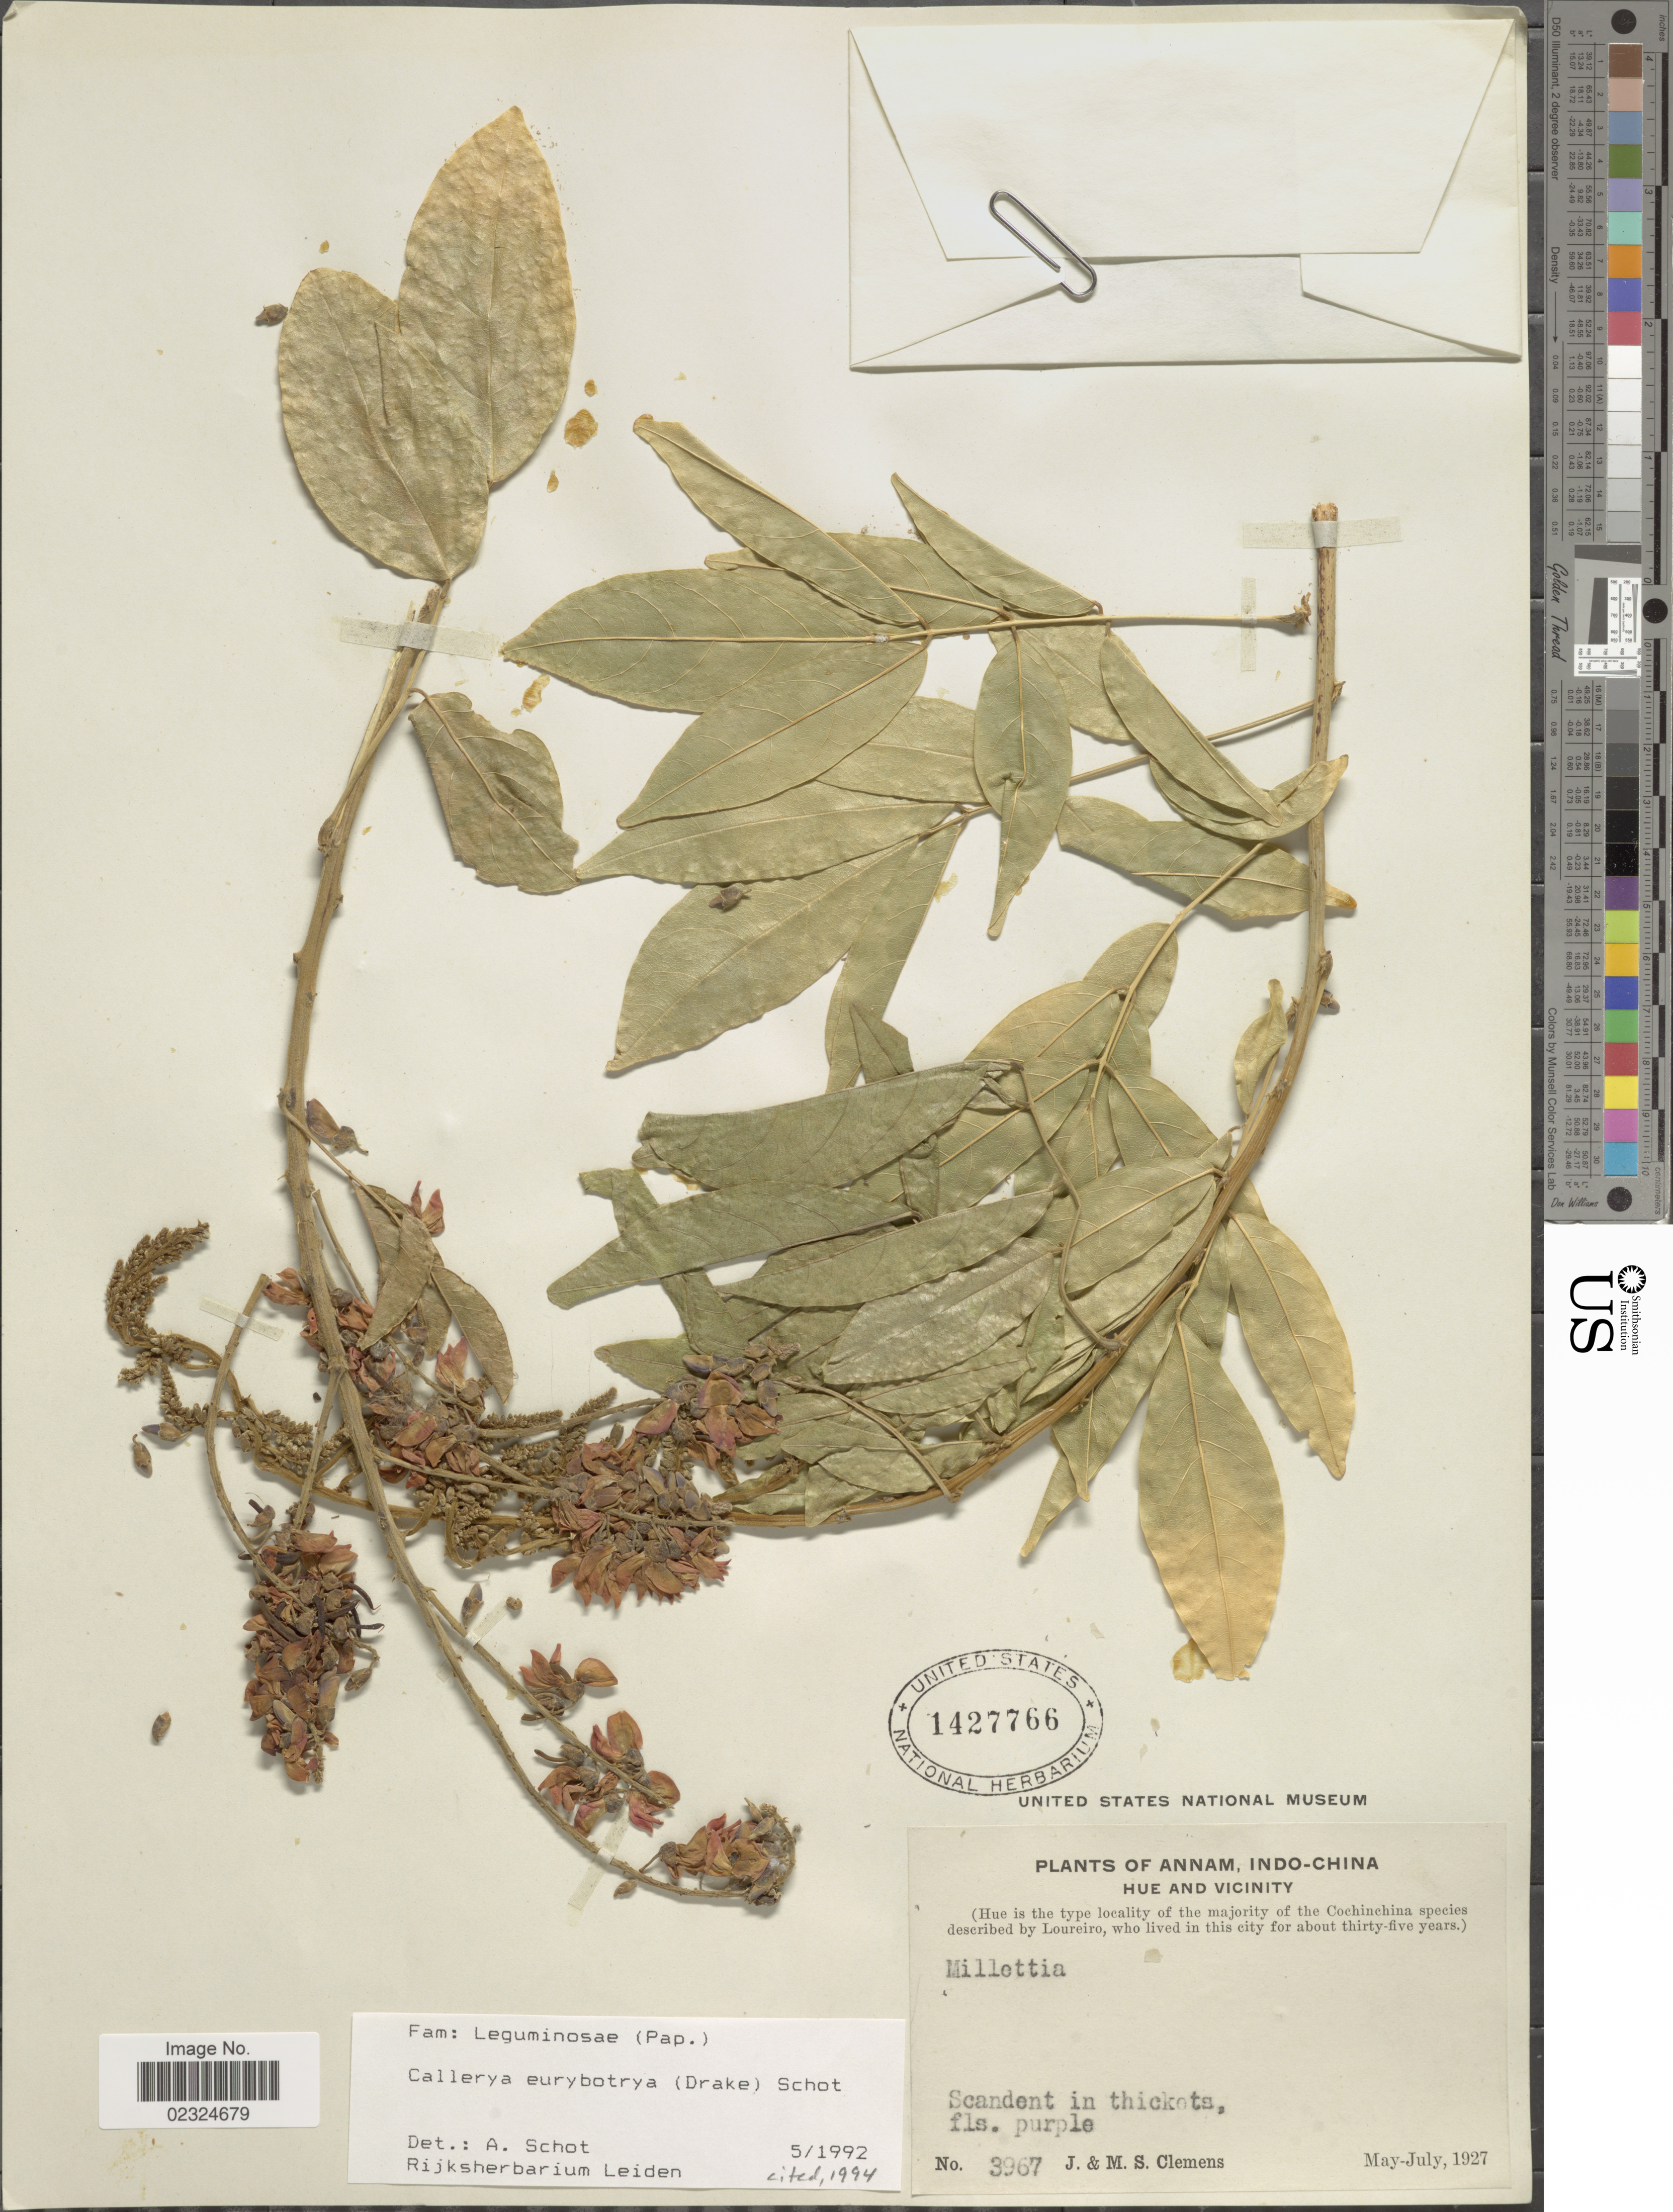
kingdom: Plantae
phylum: Tracheophyta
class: Magnoliopsida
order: Fabales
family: Fabaceae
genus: Wisteriopsis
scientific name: Wisteriopsis eurybotrya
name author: (Drake) J. Compton & Schrire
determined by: Strong, Mark T., (BOT), Smithsonian Institution - National Museum of Natural History (UNITED STATES)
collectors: J. Clemens & M. S. Clemens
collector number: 3967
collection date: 1927-05/1927-07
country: Vietnam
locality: Indo China, Annam, Hue and Vicinity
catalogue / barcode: US 1427766